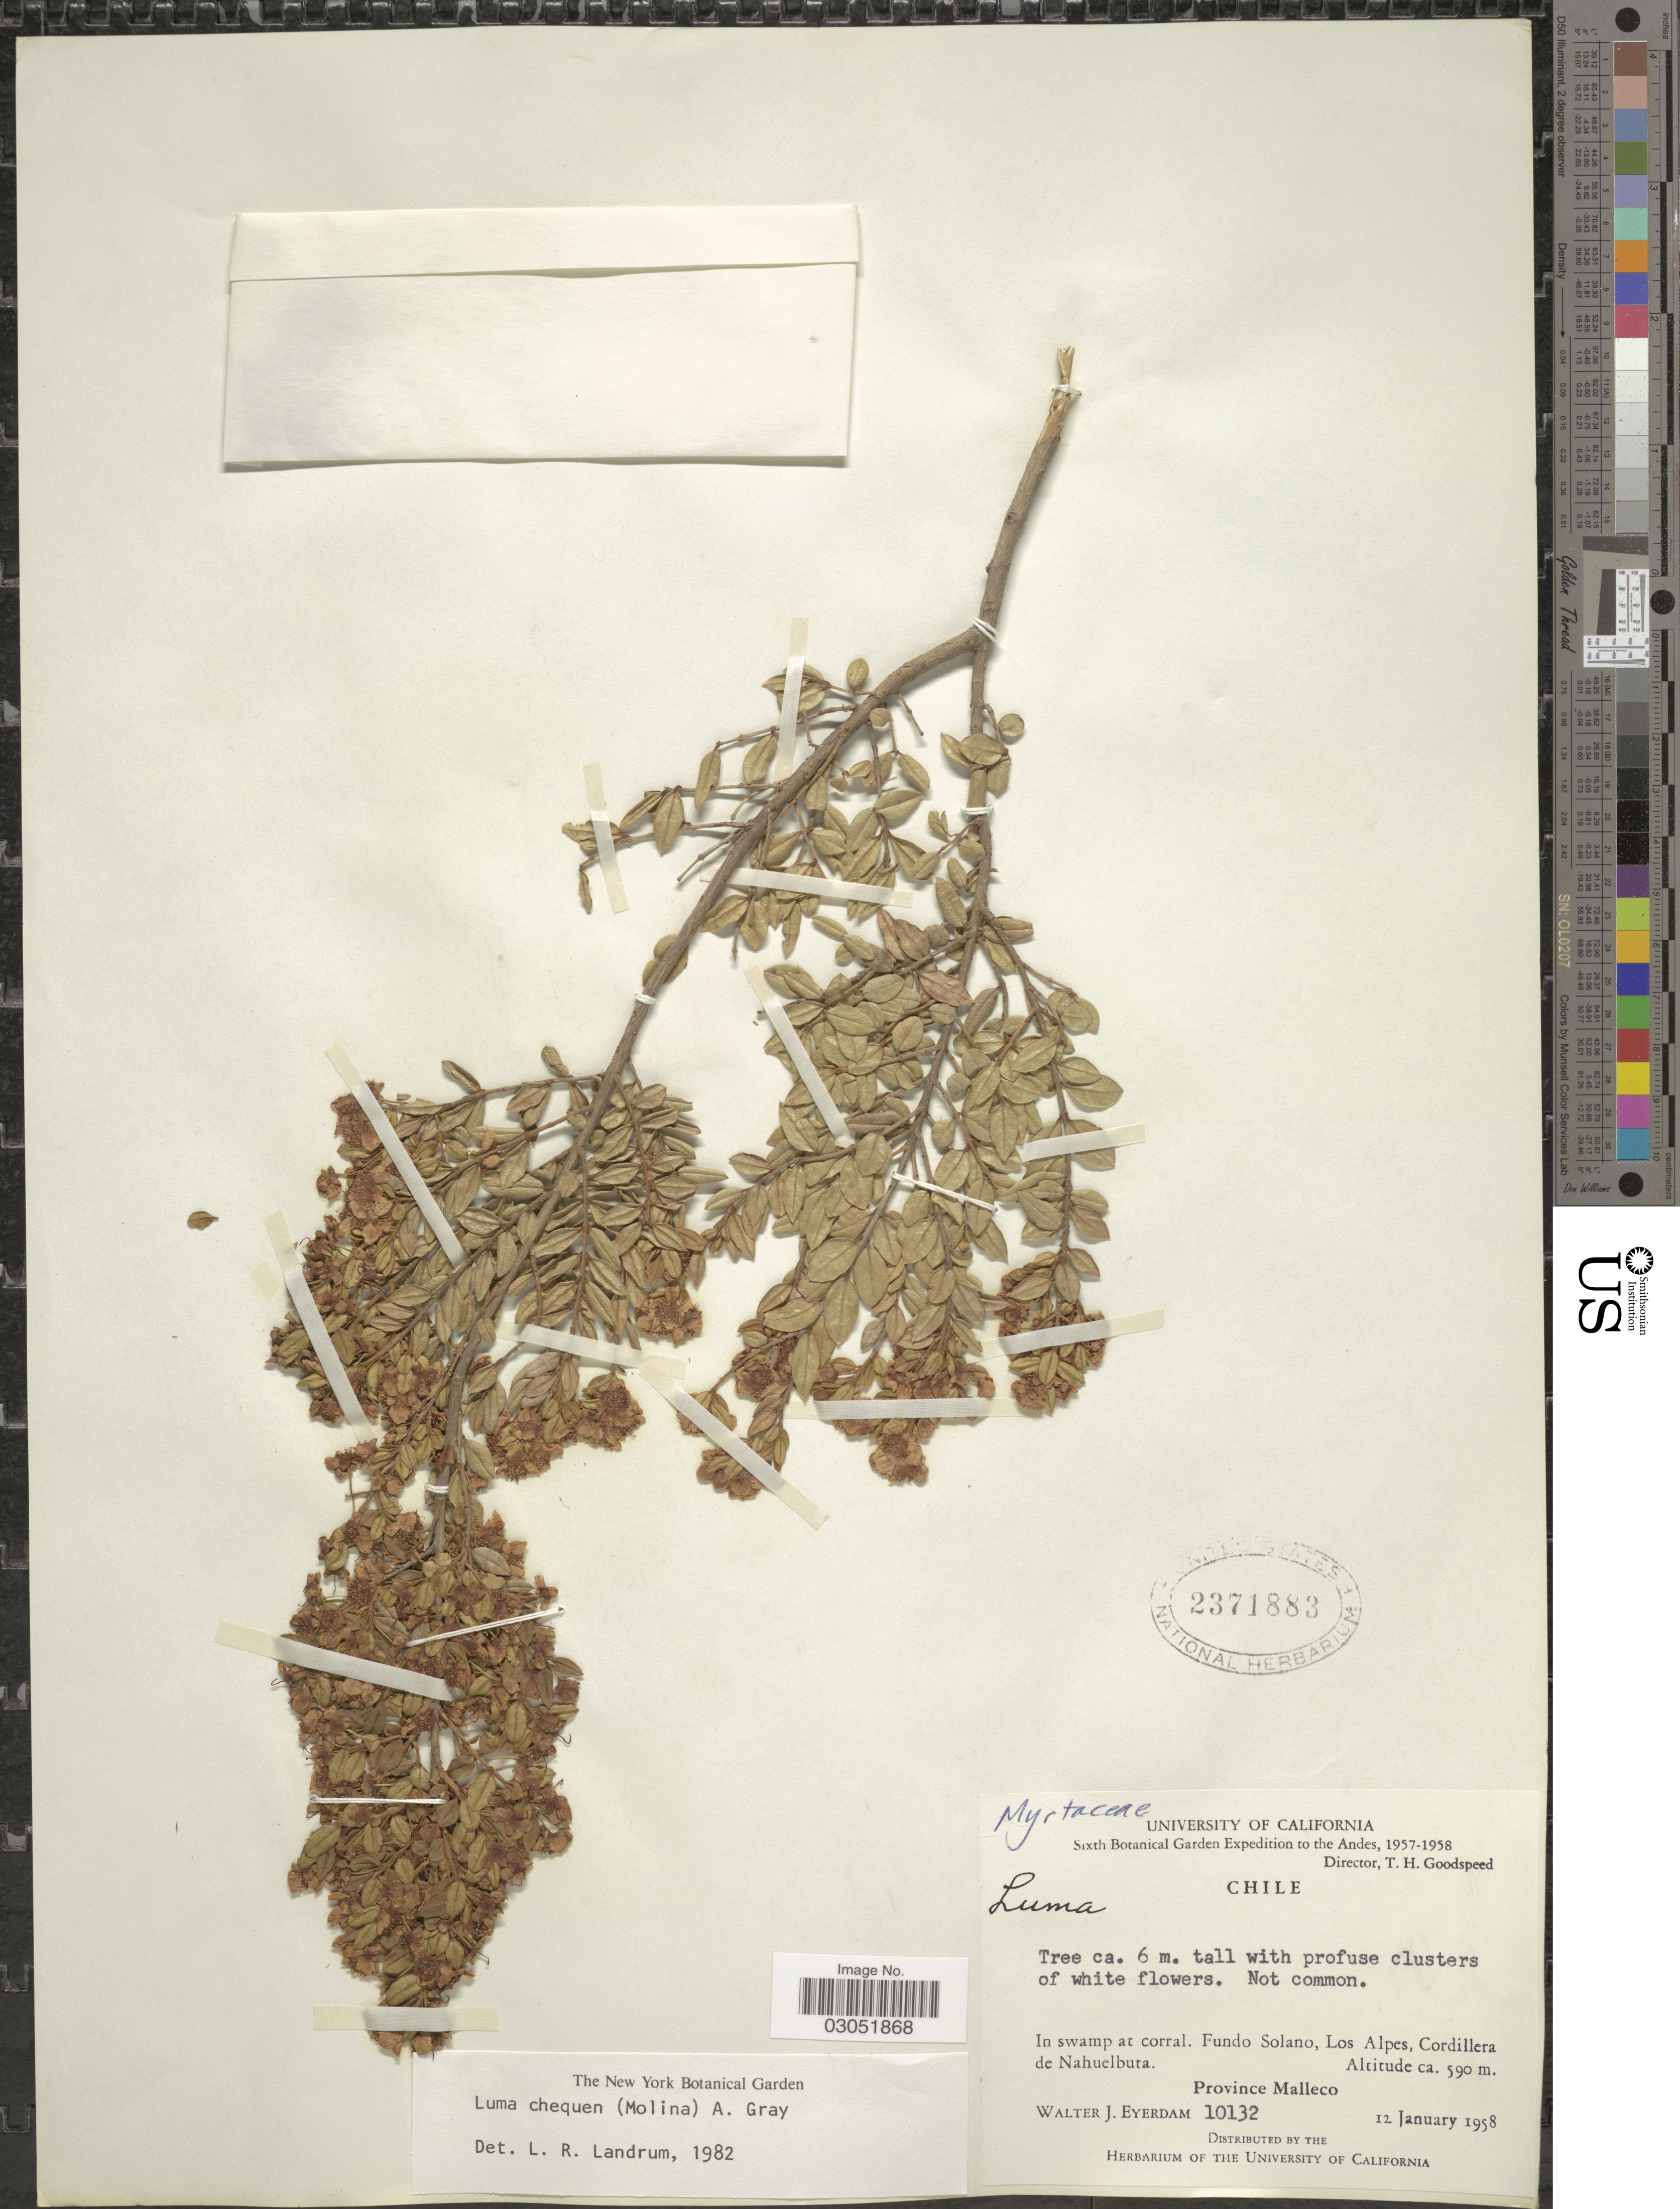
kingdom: Plantae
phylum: Tracheophyta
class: Magnoliopsida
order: Myrtales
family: Myrtaceae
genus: Luma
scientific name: Luma chequen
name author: (Molina) A. Gray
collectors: W. J. Eyerdam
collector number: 10132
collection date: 1958-01-12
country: Chile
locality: Andes. In swamp at corral. Fundo Solano, Los Alpes, Cordillera de Nahuelbuta. Province Malleco.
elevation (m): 590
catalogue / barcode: US 2371883